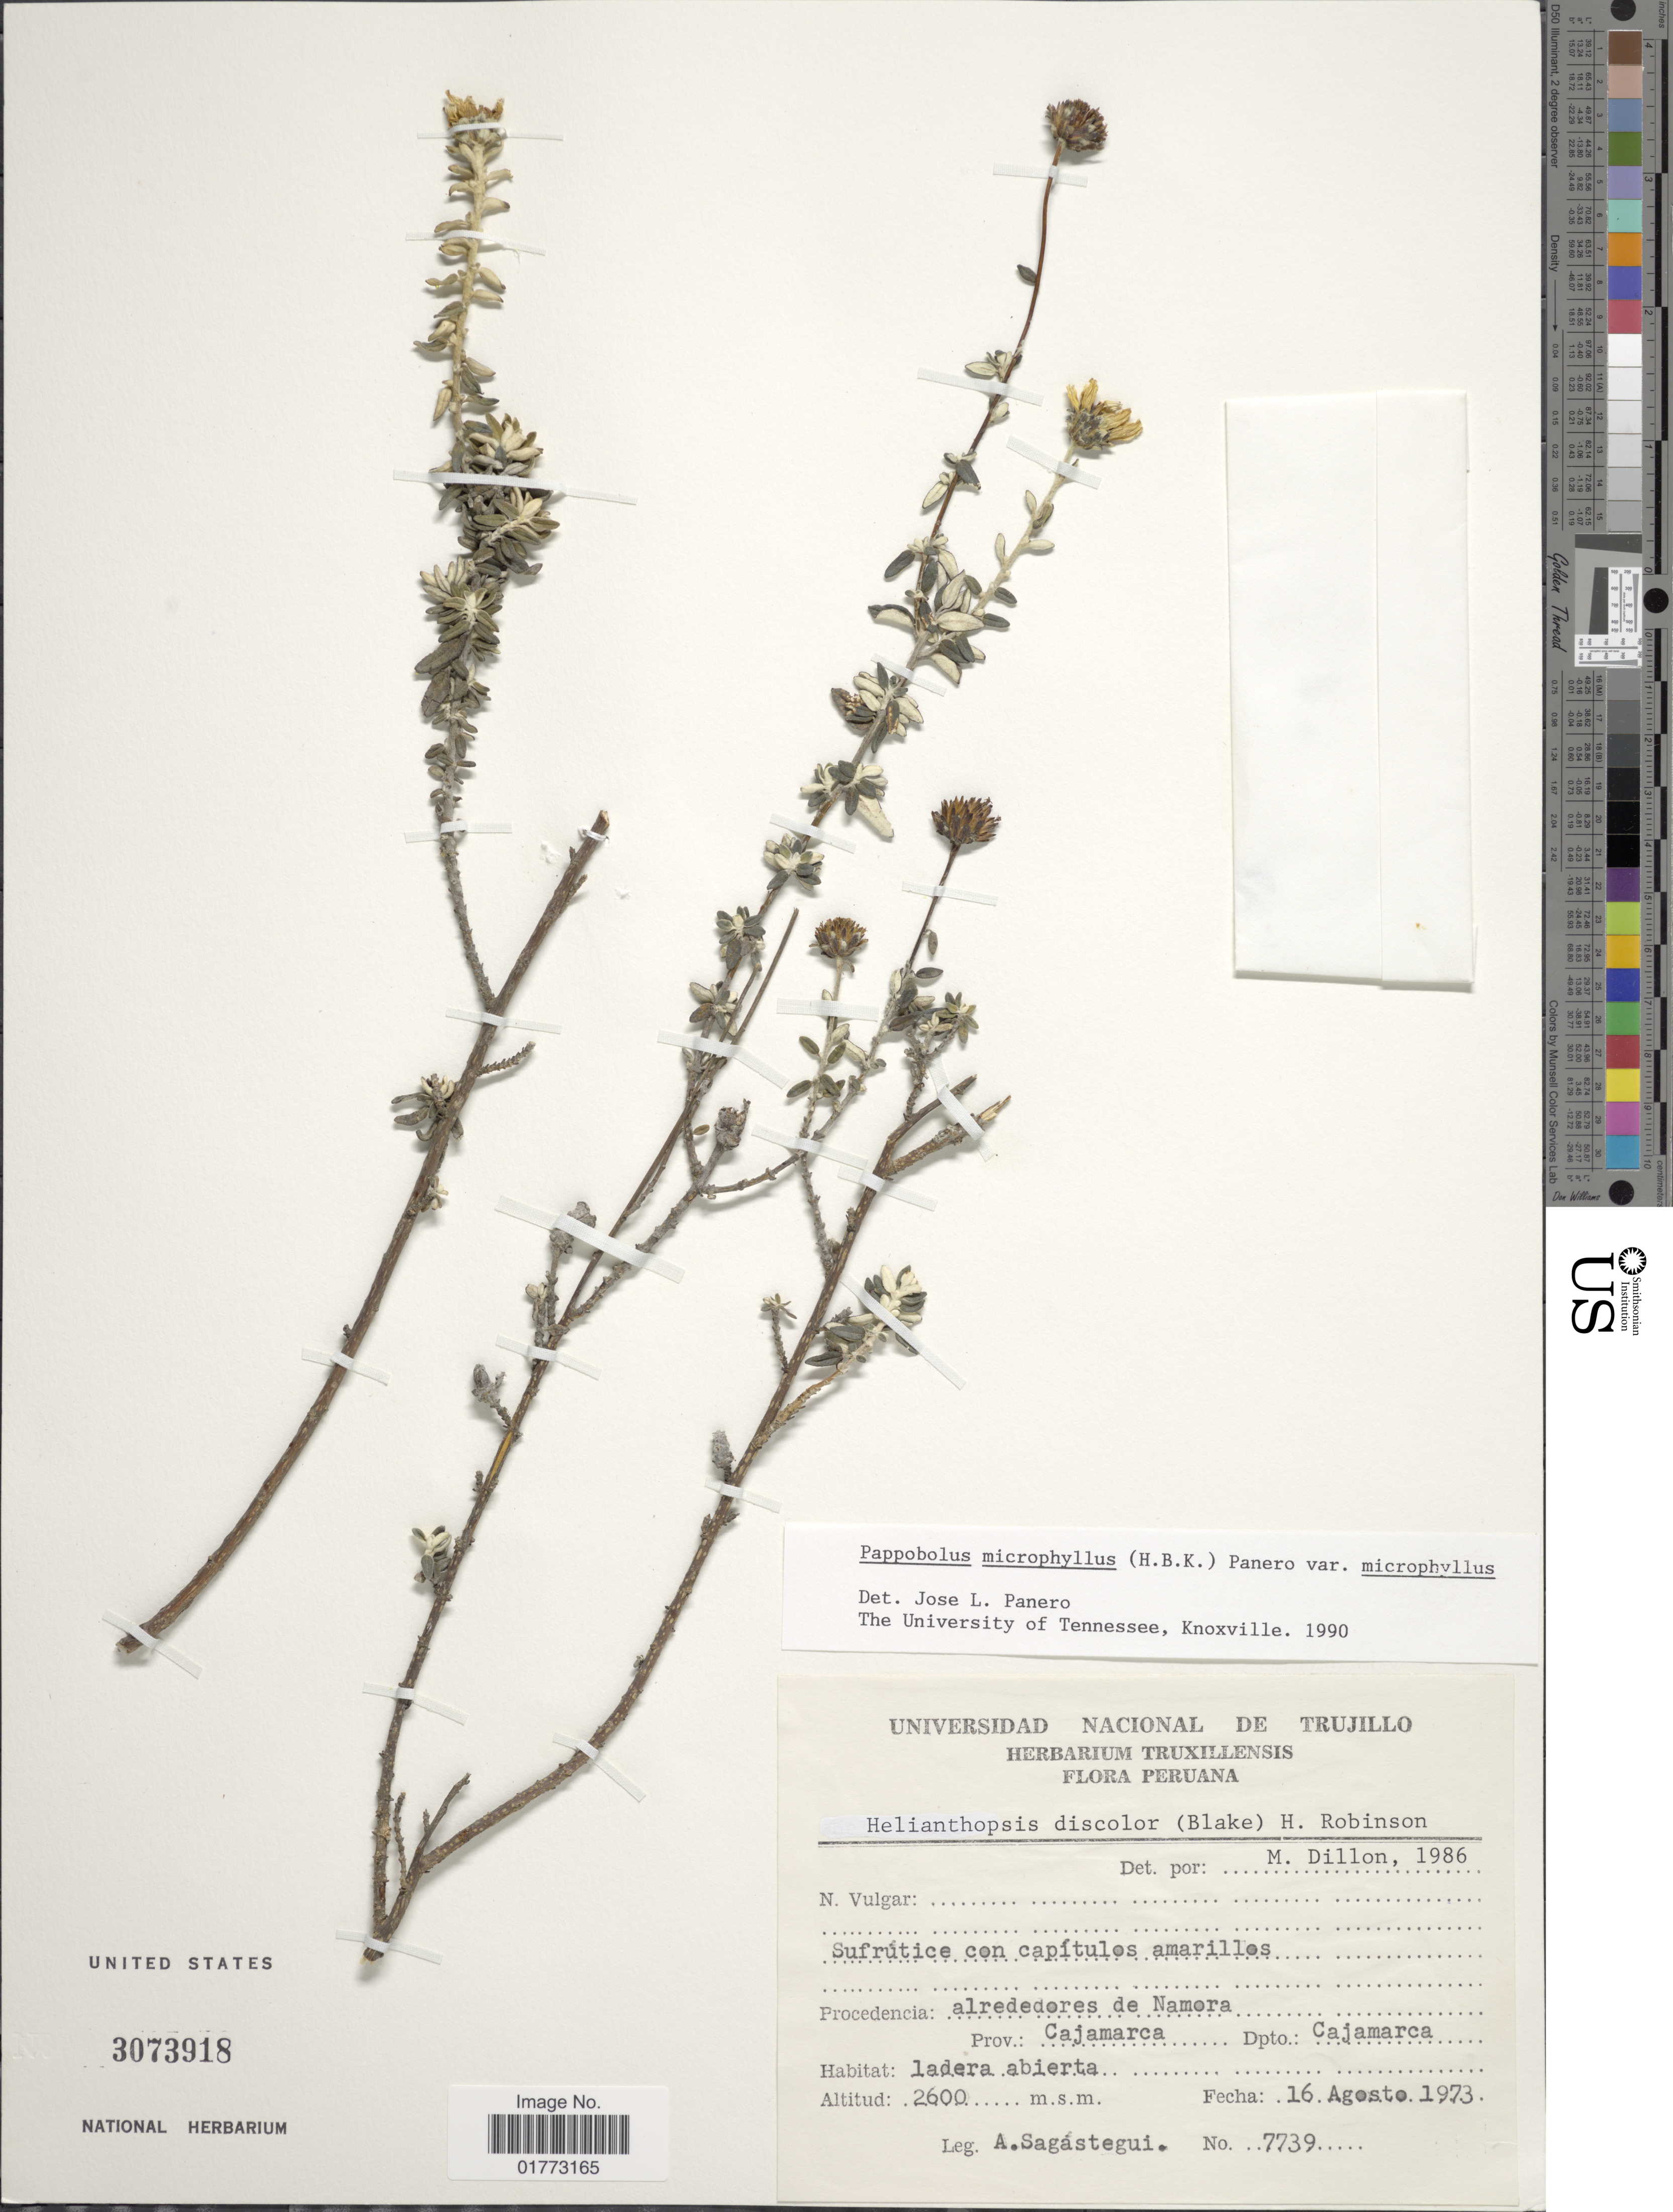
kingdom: Plantae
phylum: Tracheophyta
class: Magnoliopsida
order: Asterales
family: Asteraceae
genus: Pappobolus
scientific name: Pappobolus microphyllus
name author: (Kunth) Panero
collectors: A. Sagástegui A.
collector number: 7739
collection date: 1973-08-16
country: Peru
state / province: Cajamarca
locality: Procedencia alrededores de Namora, Depto. Cajamarca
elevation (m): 2600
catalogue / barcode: US 3073918